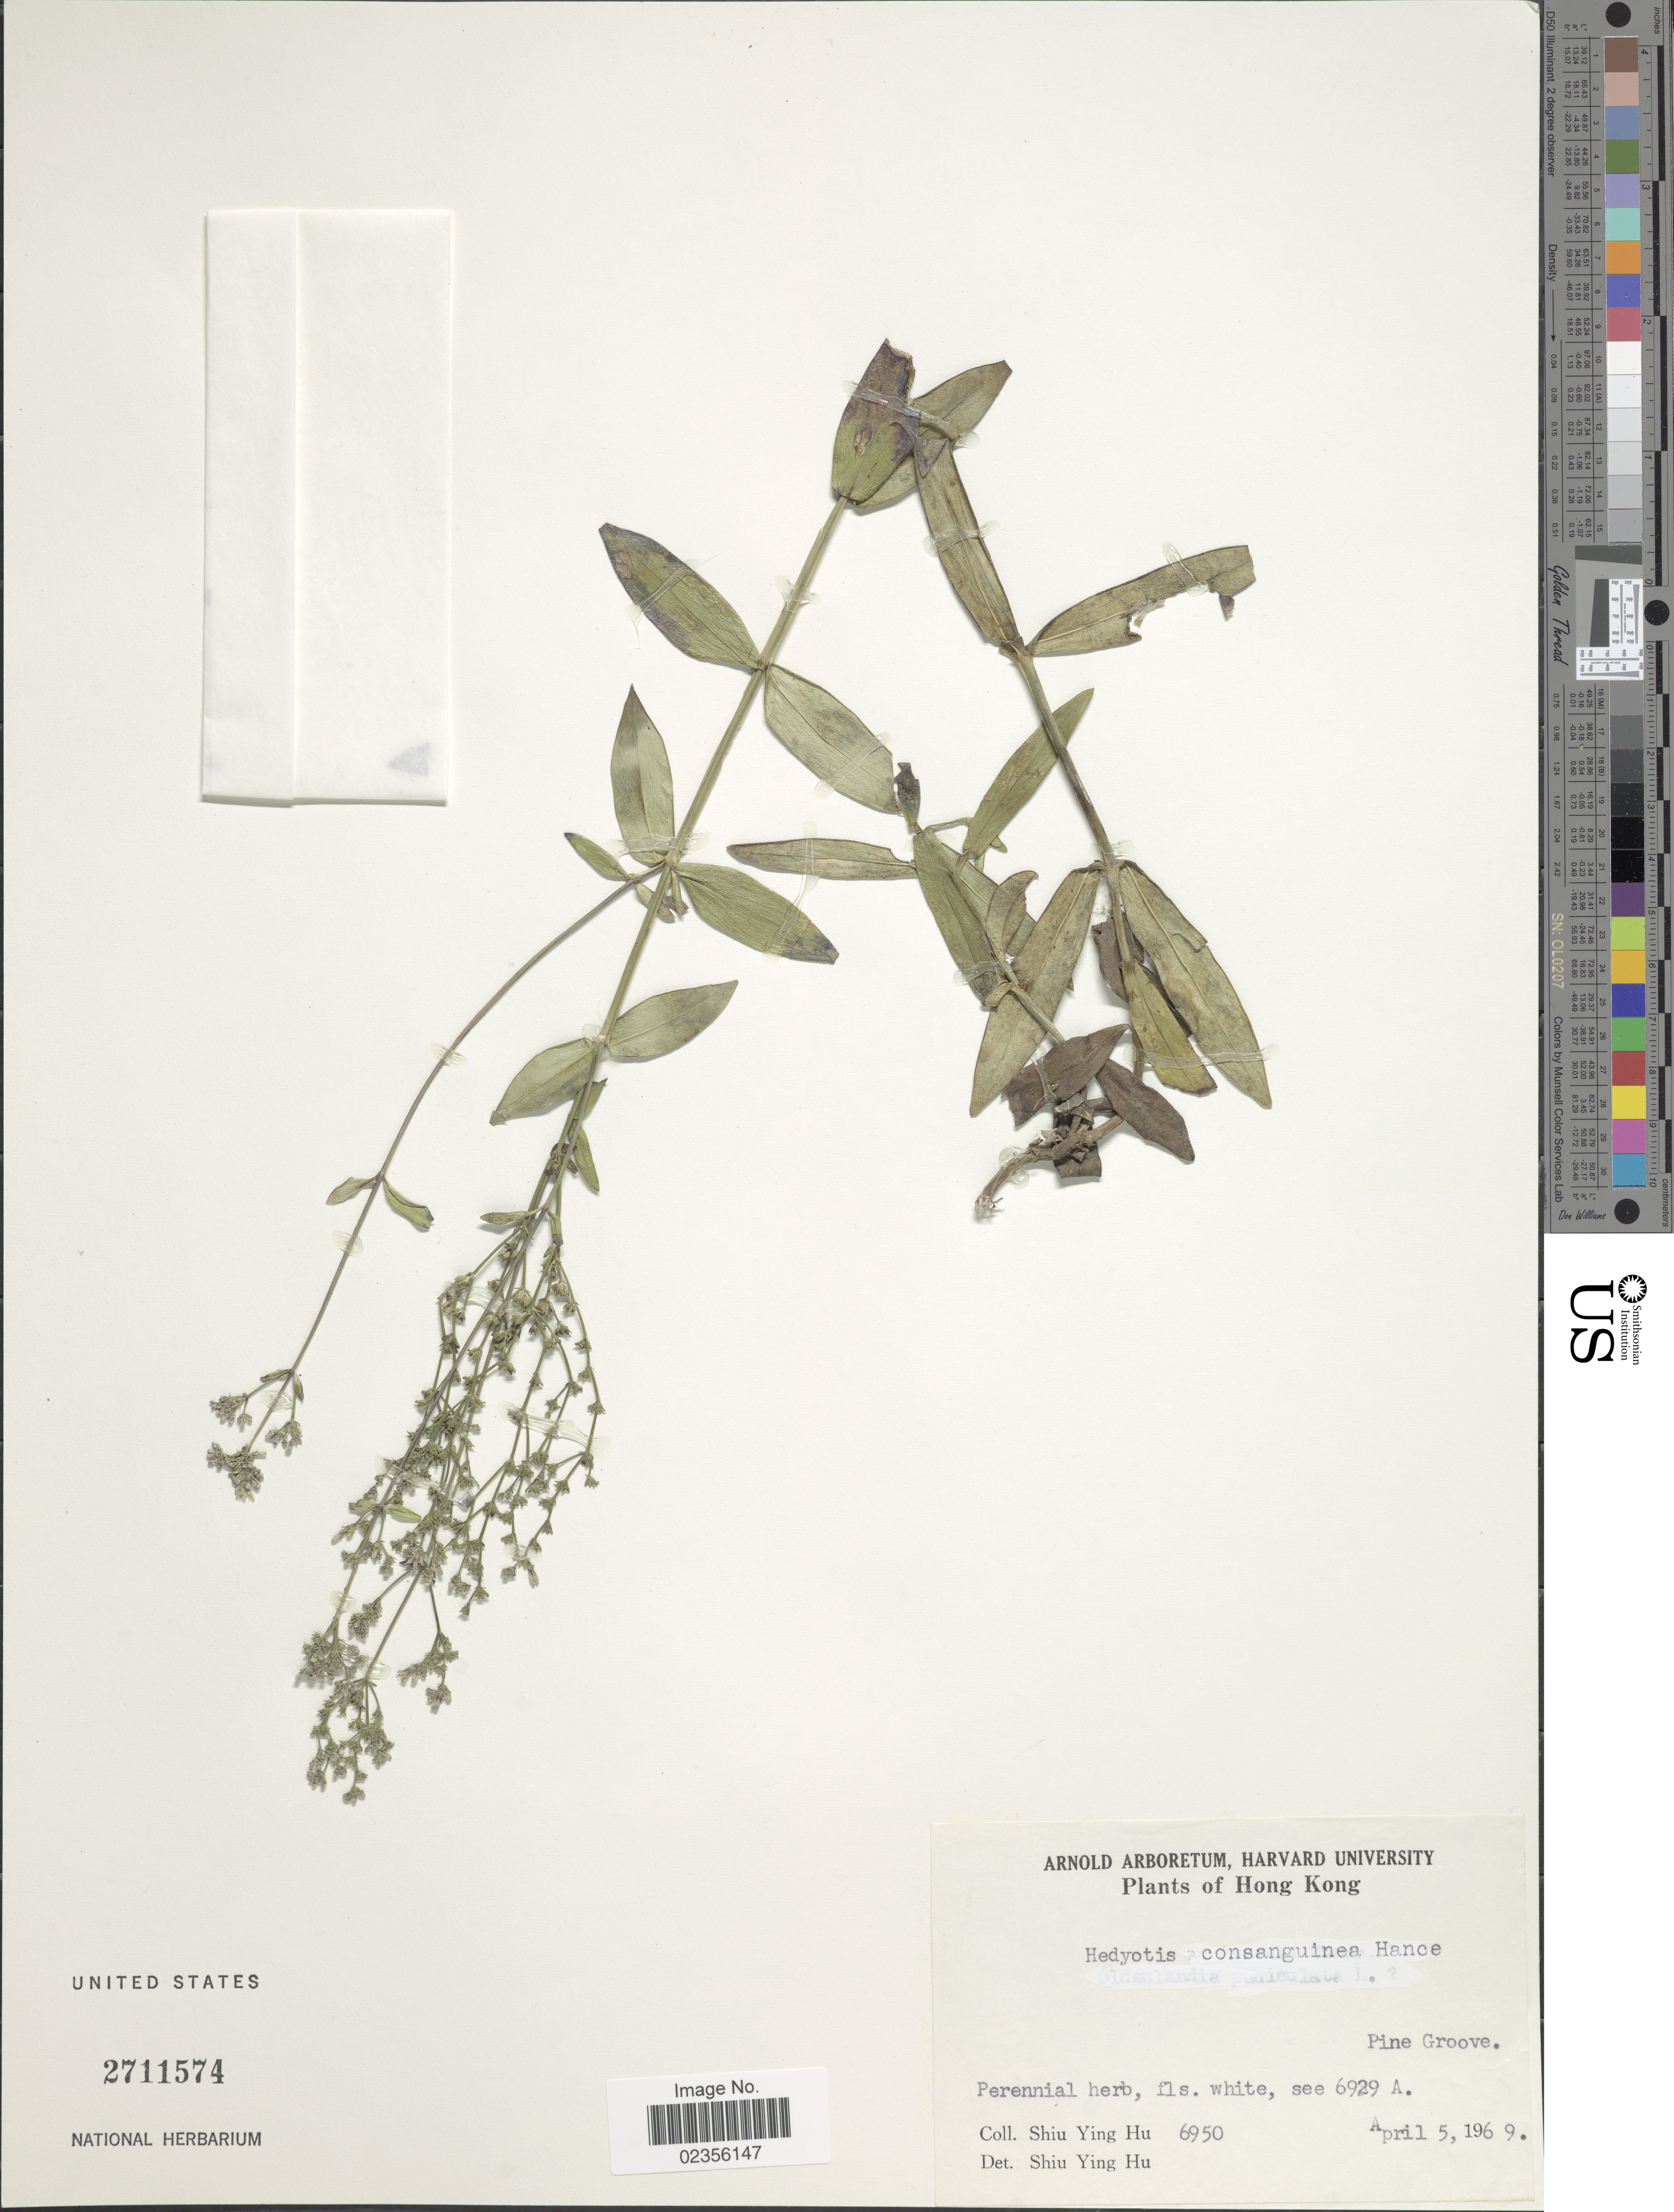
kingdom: Plantae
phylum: Tracheophyta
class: Magnoliopsida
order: Gentianales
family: Rubiaceae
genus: Hedyotis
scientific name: Hedyotis consanguinea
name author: Hance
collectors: S. Y. Hu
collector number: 6950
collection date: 1969-04-05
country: China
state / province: Hong Kong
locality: Pine Groove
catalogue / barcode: US 2711574